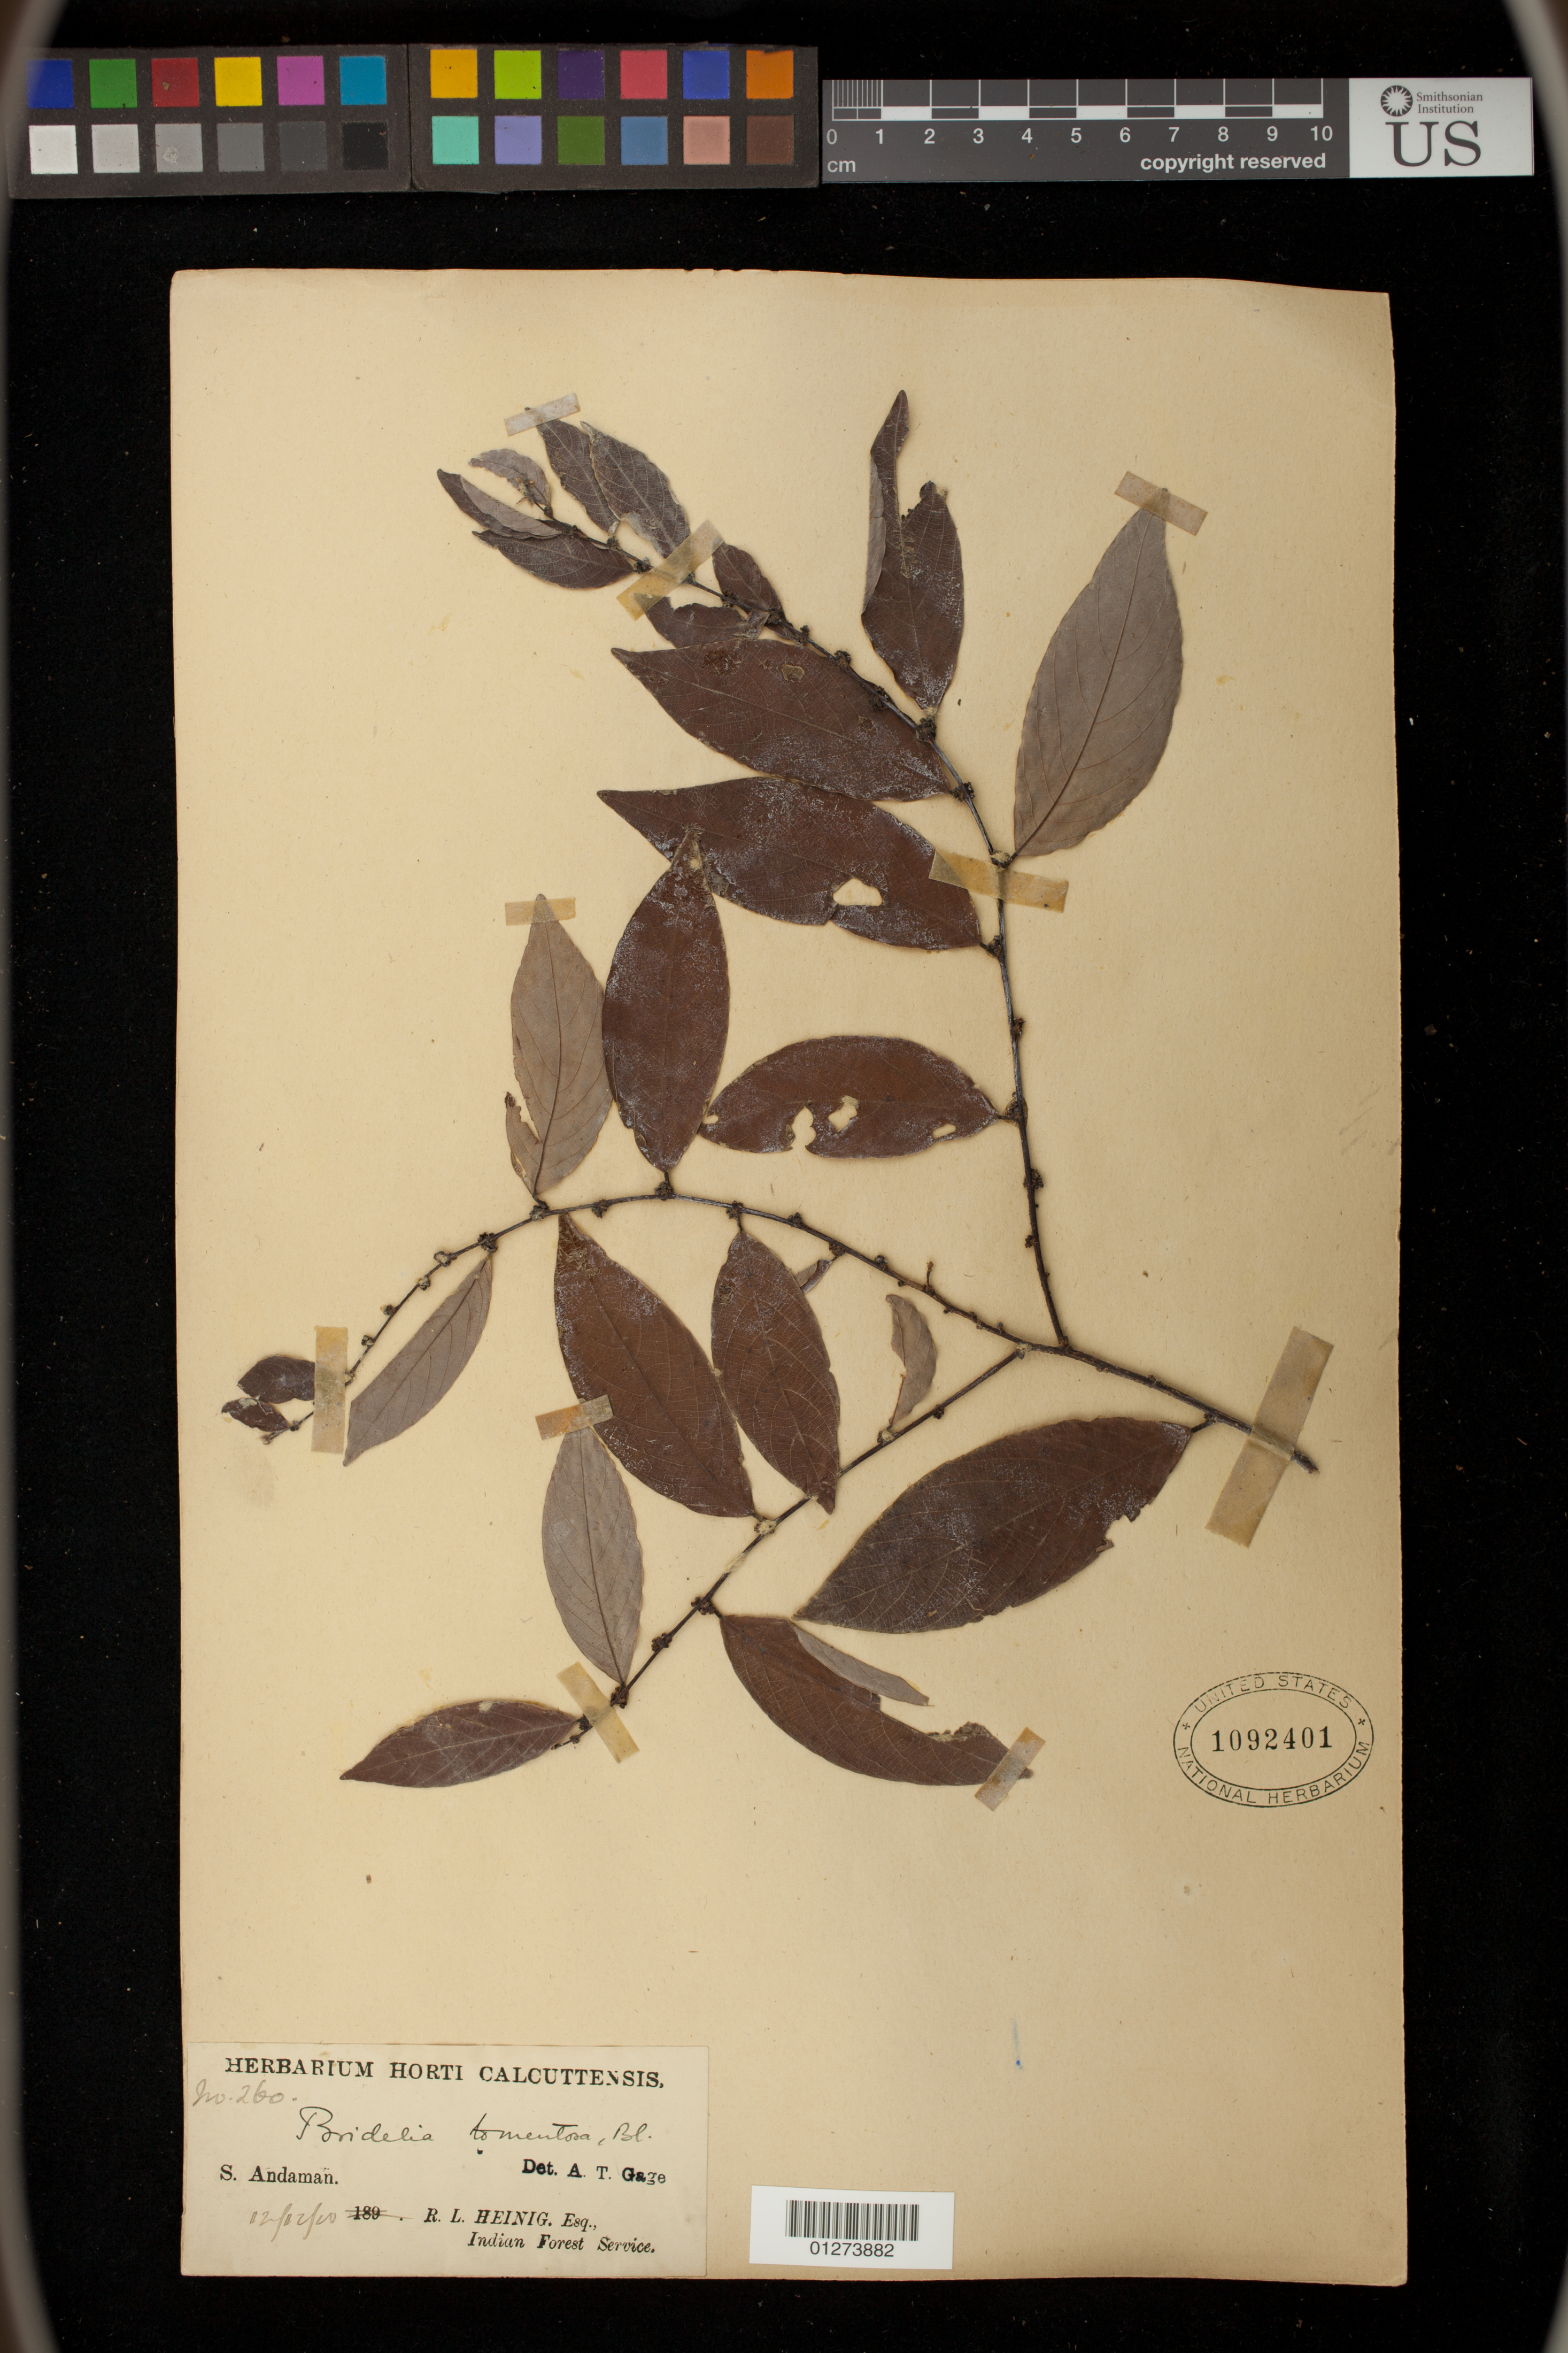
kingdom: Plantae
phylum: Tracheophyta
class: Magnoliopsida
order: Malpighiales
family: Phyllanthaceae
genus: Bridelia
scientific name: Bridelia tomentosa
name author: Blume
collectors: R. Heinig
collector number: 260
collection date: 1920-12-12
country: India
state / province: Andaman and Nicobar Islands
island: South Andaman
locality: S. Andaman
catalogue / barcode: US 1092401